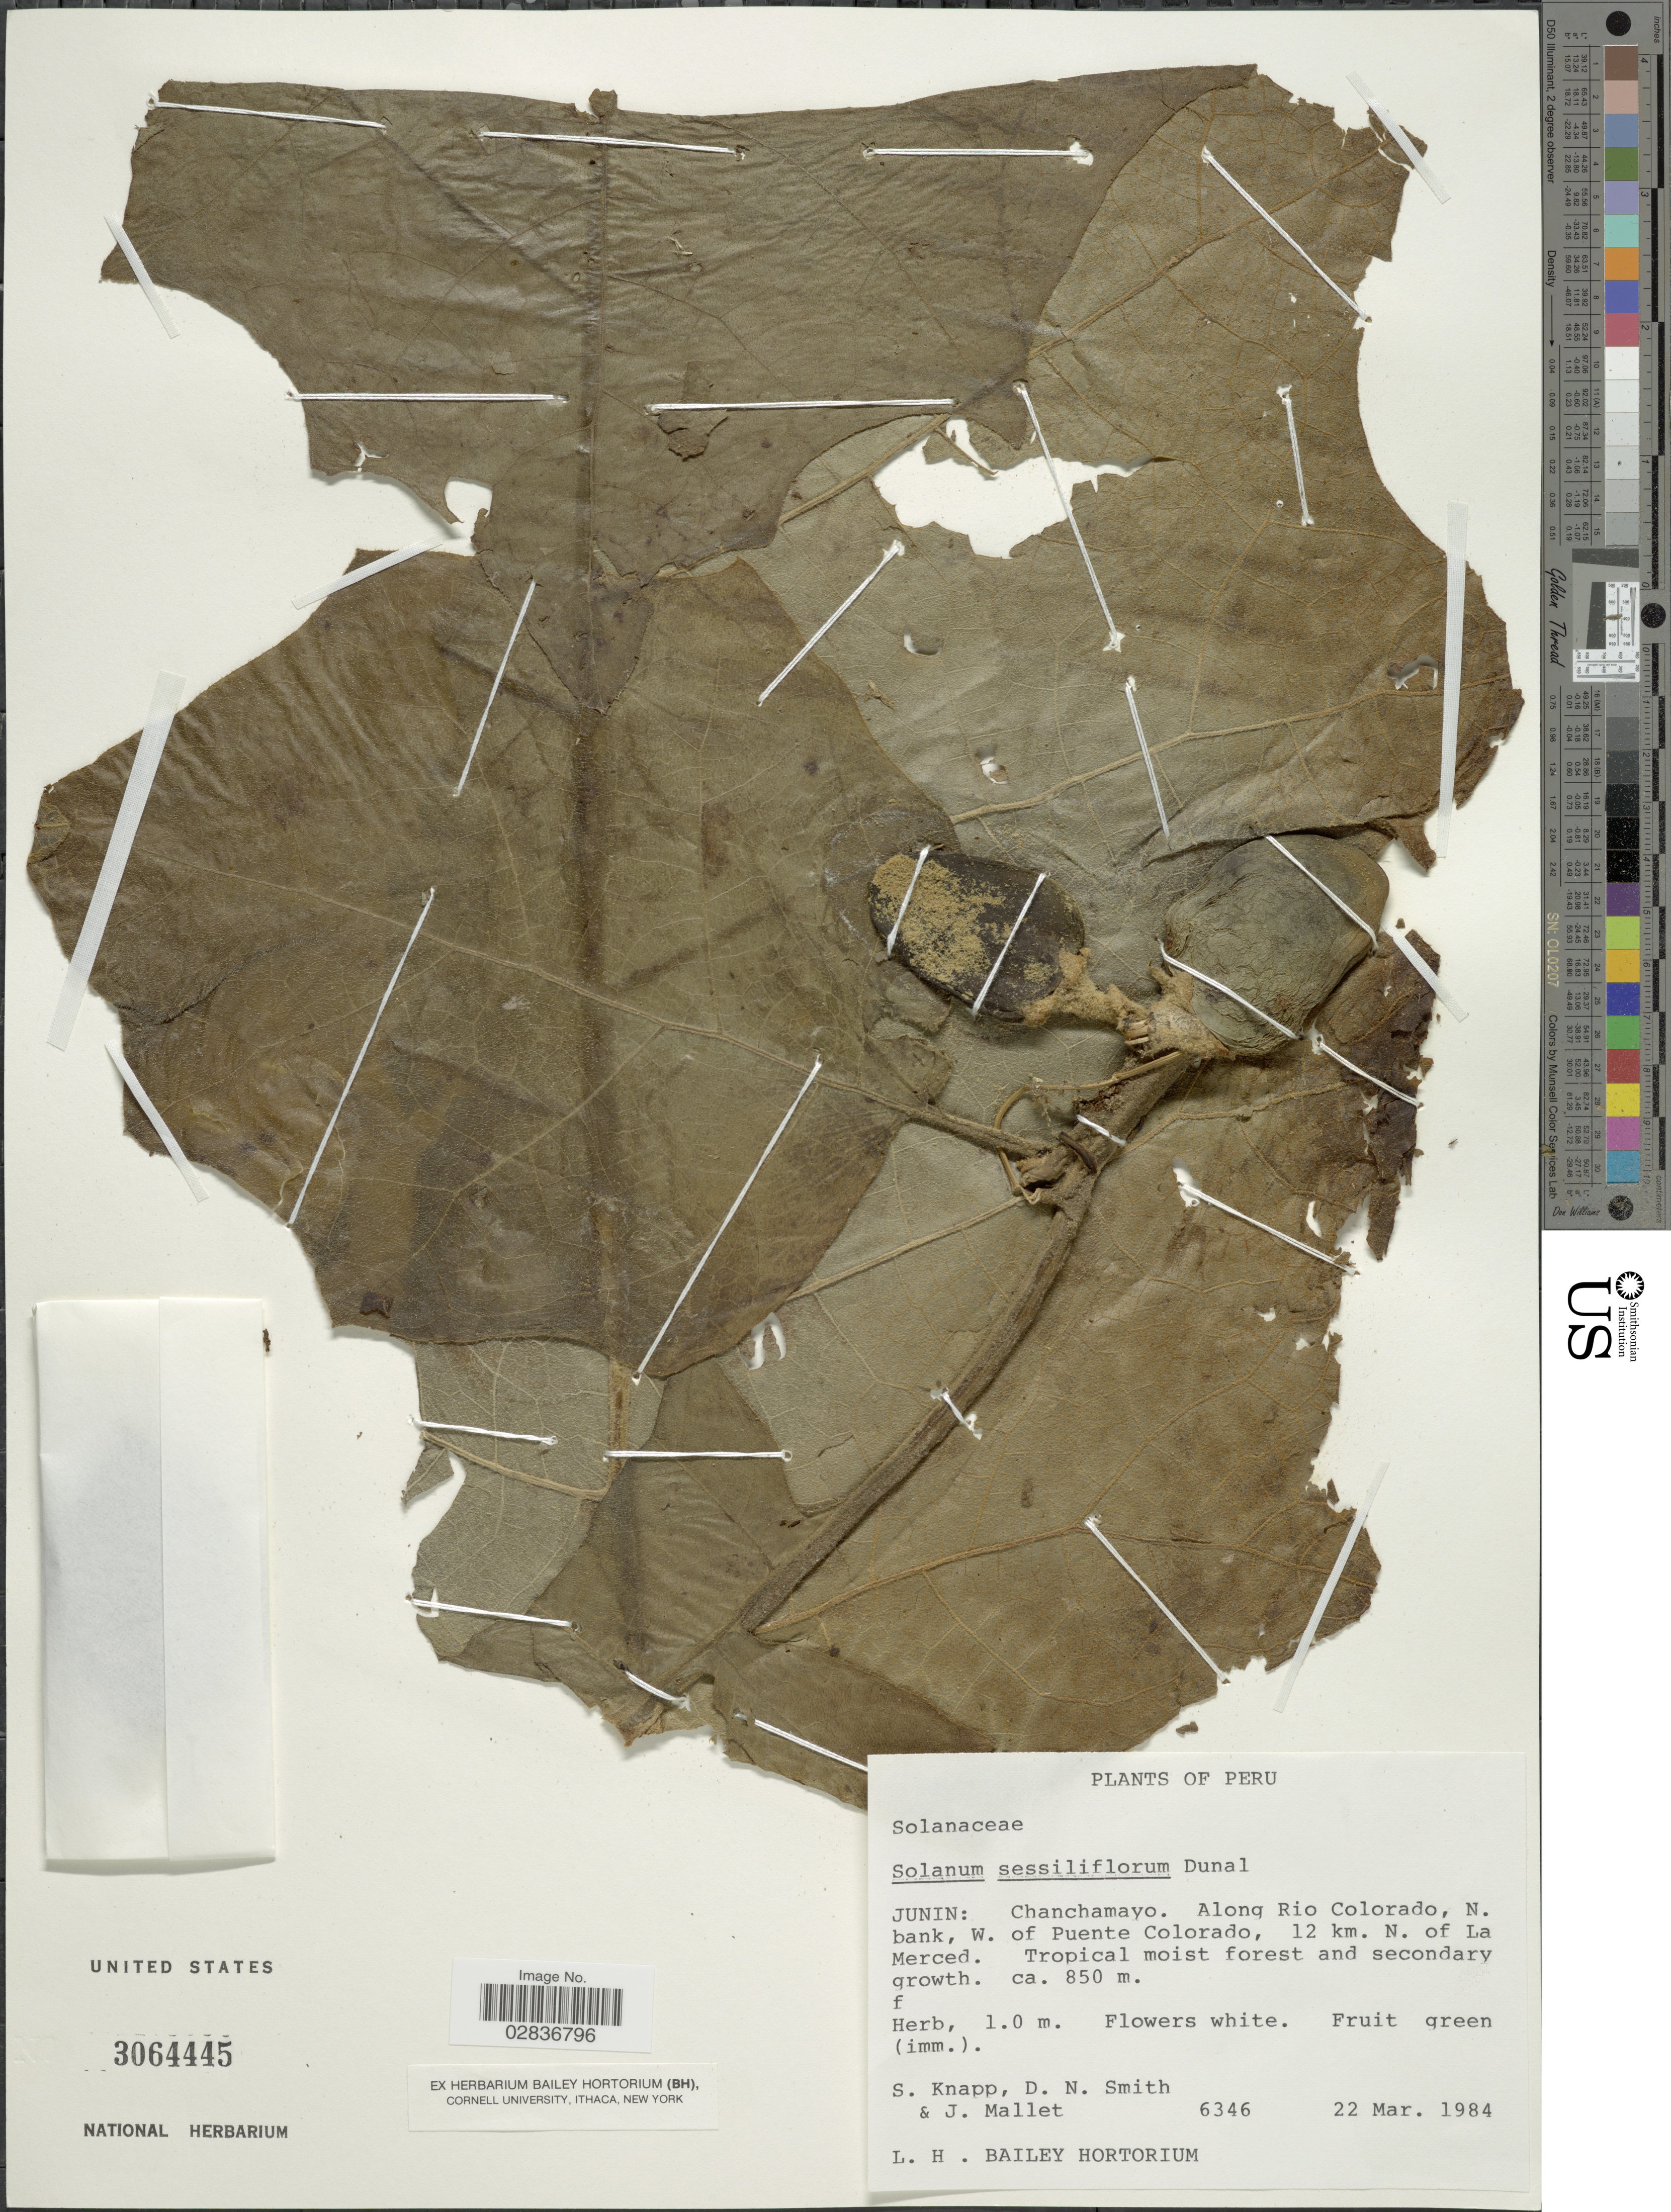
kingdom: Plantae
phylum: Tracheophyta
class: Magnoliopsida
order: Solanales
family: Solanaceae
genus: Solanum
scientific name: Solanum sessiliflorum var. sessiliflorum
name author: Dunal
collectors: S. Knapp, D. Smith & J. Mallet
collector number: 6346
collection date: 1984-03-22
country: Peru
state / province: Junín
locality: Junin: Chachamayo. Along Rio Colorado, N. bank, W. of Puente Colorado, 12 km. N. of La Merced.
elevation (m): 850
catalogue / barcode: US 3064445